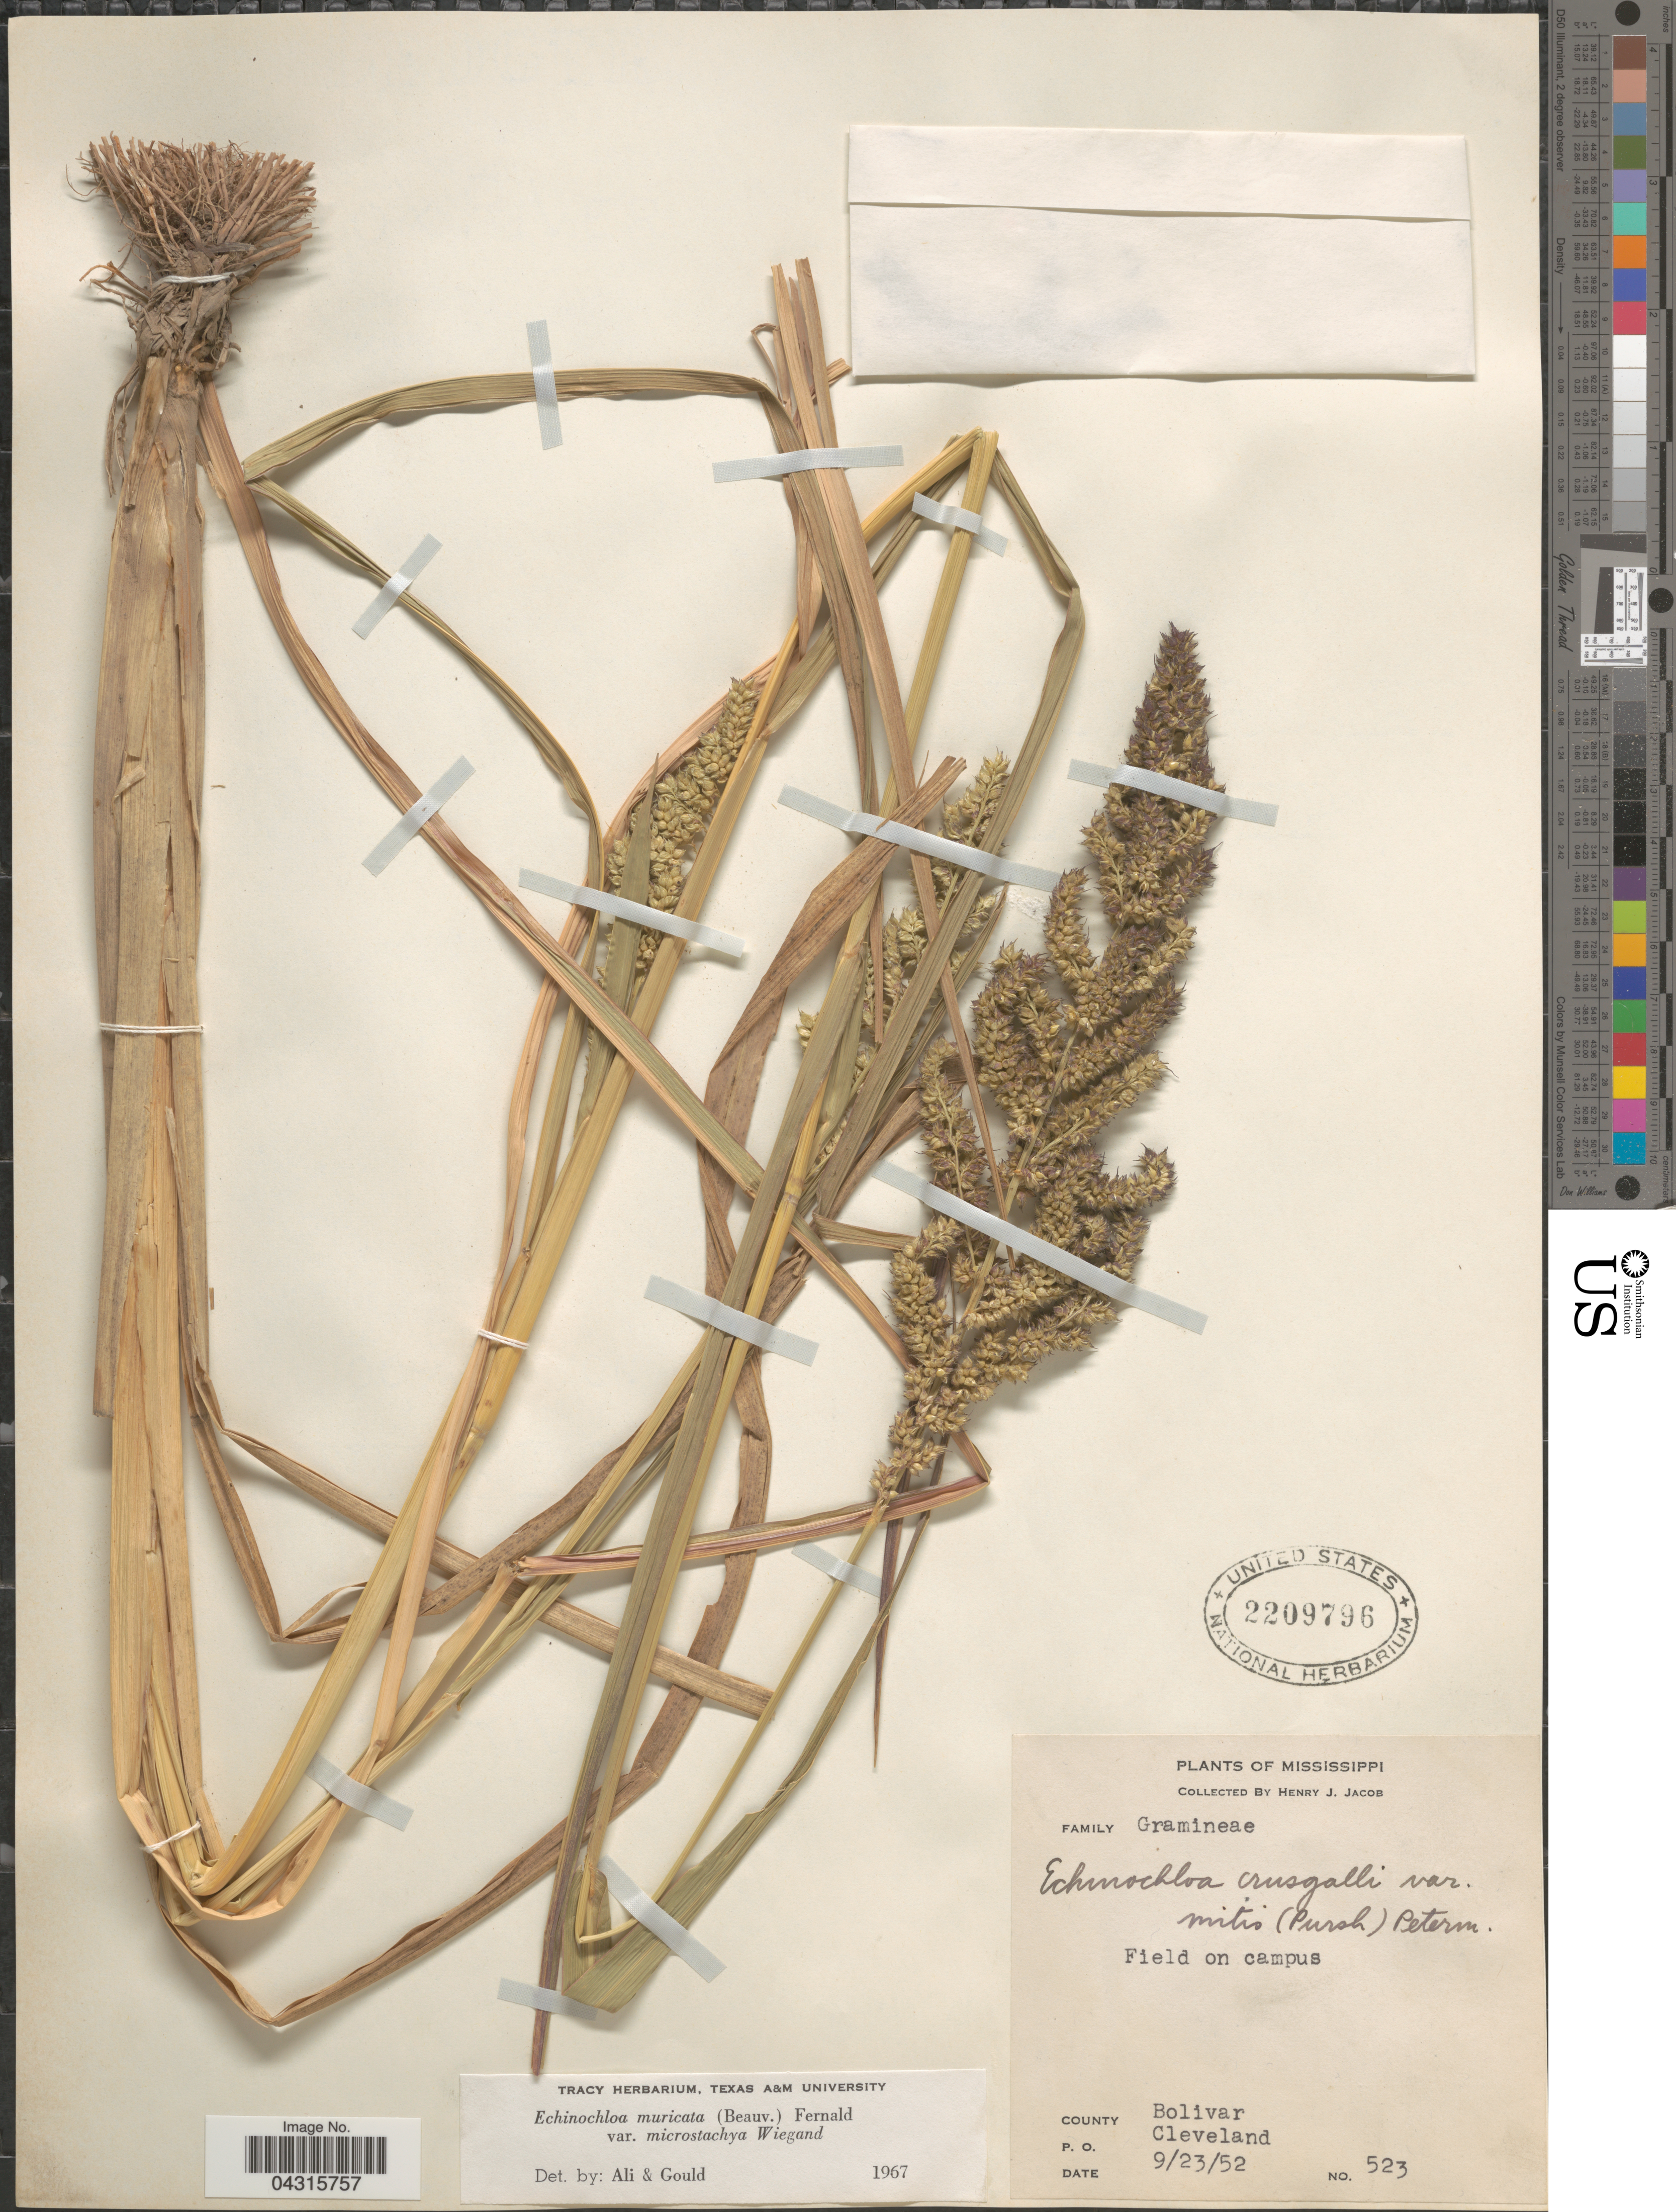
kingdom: Plantae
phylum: Tracheophyta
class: Liliopsida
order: Poales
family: Poaceae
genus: Echinochloa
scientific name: Echinochloa muricata var. microstachya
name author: Wiegand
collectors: H. Jacob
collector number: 523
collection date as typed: Transcribed d/m/y: 23/9/52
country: United States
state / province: Mississippi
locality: County Bolivar. P. O. Cleveland.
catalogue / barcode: US 2209796